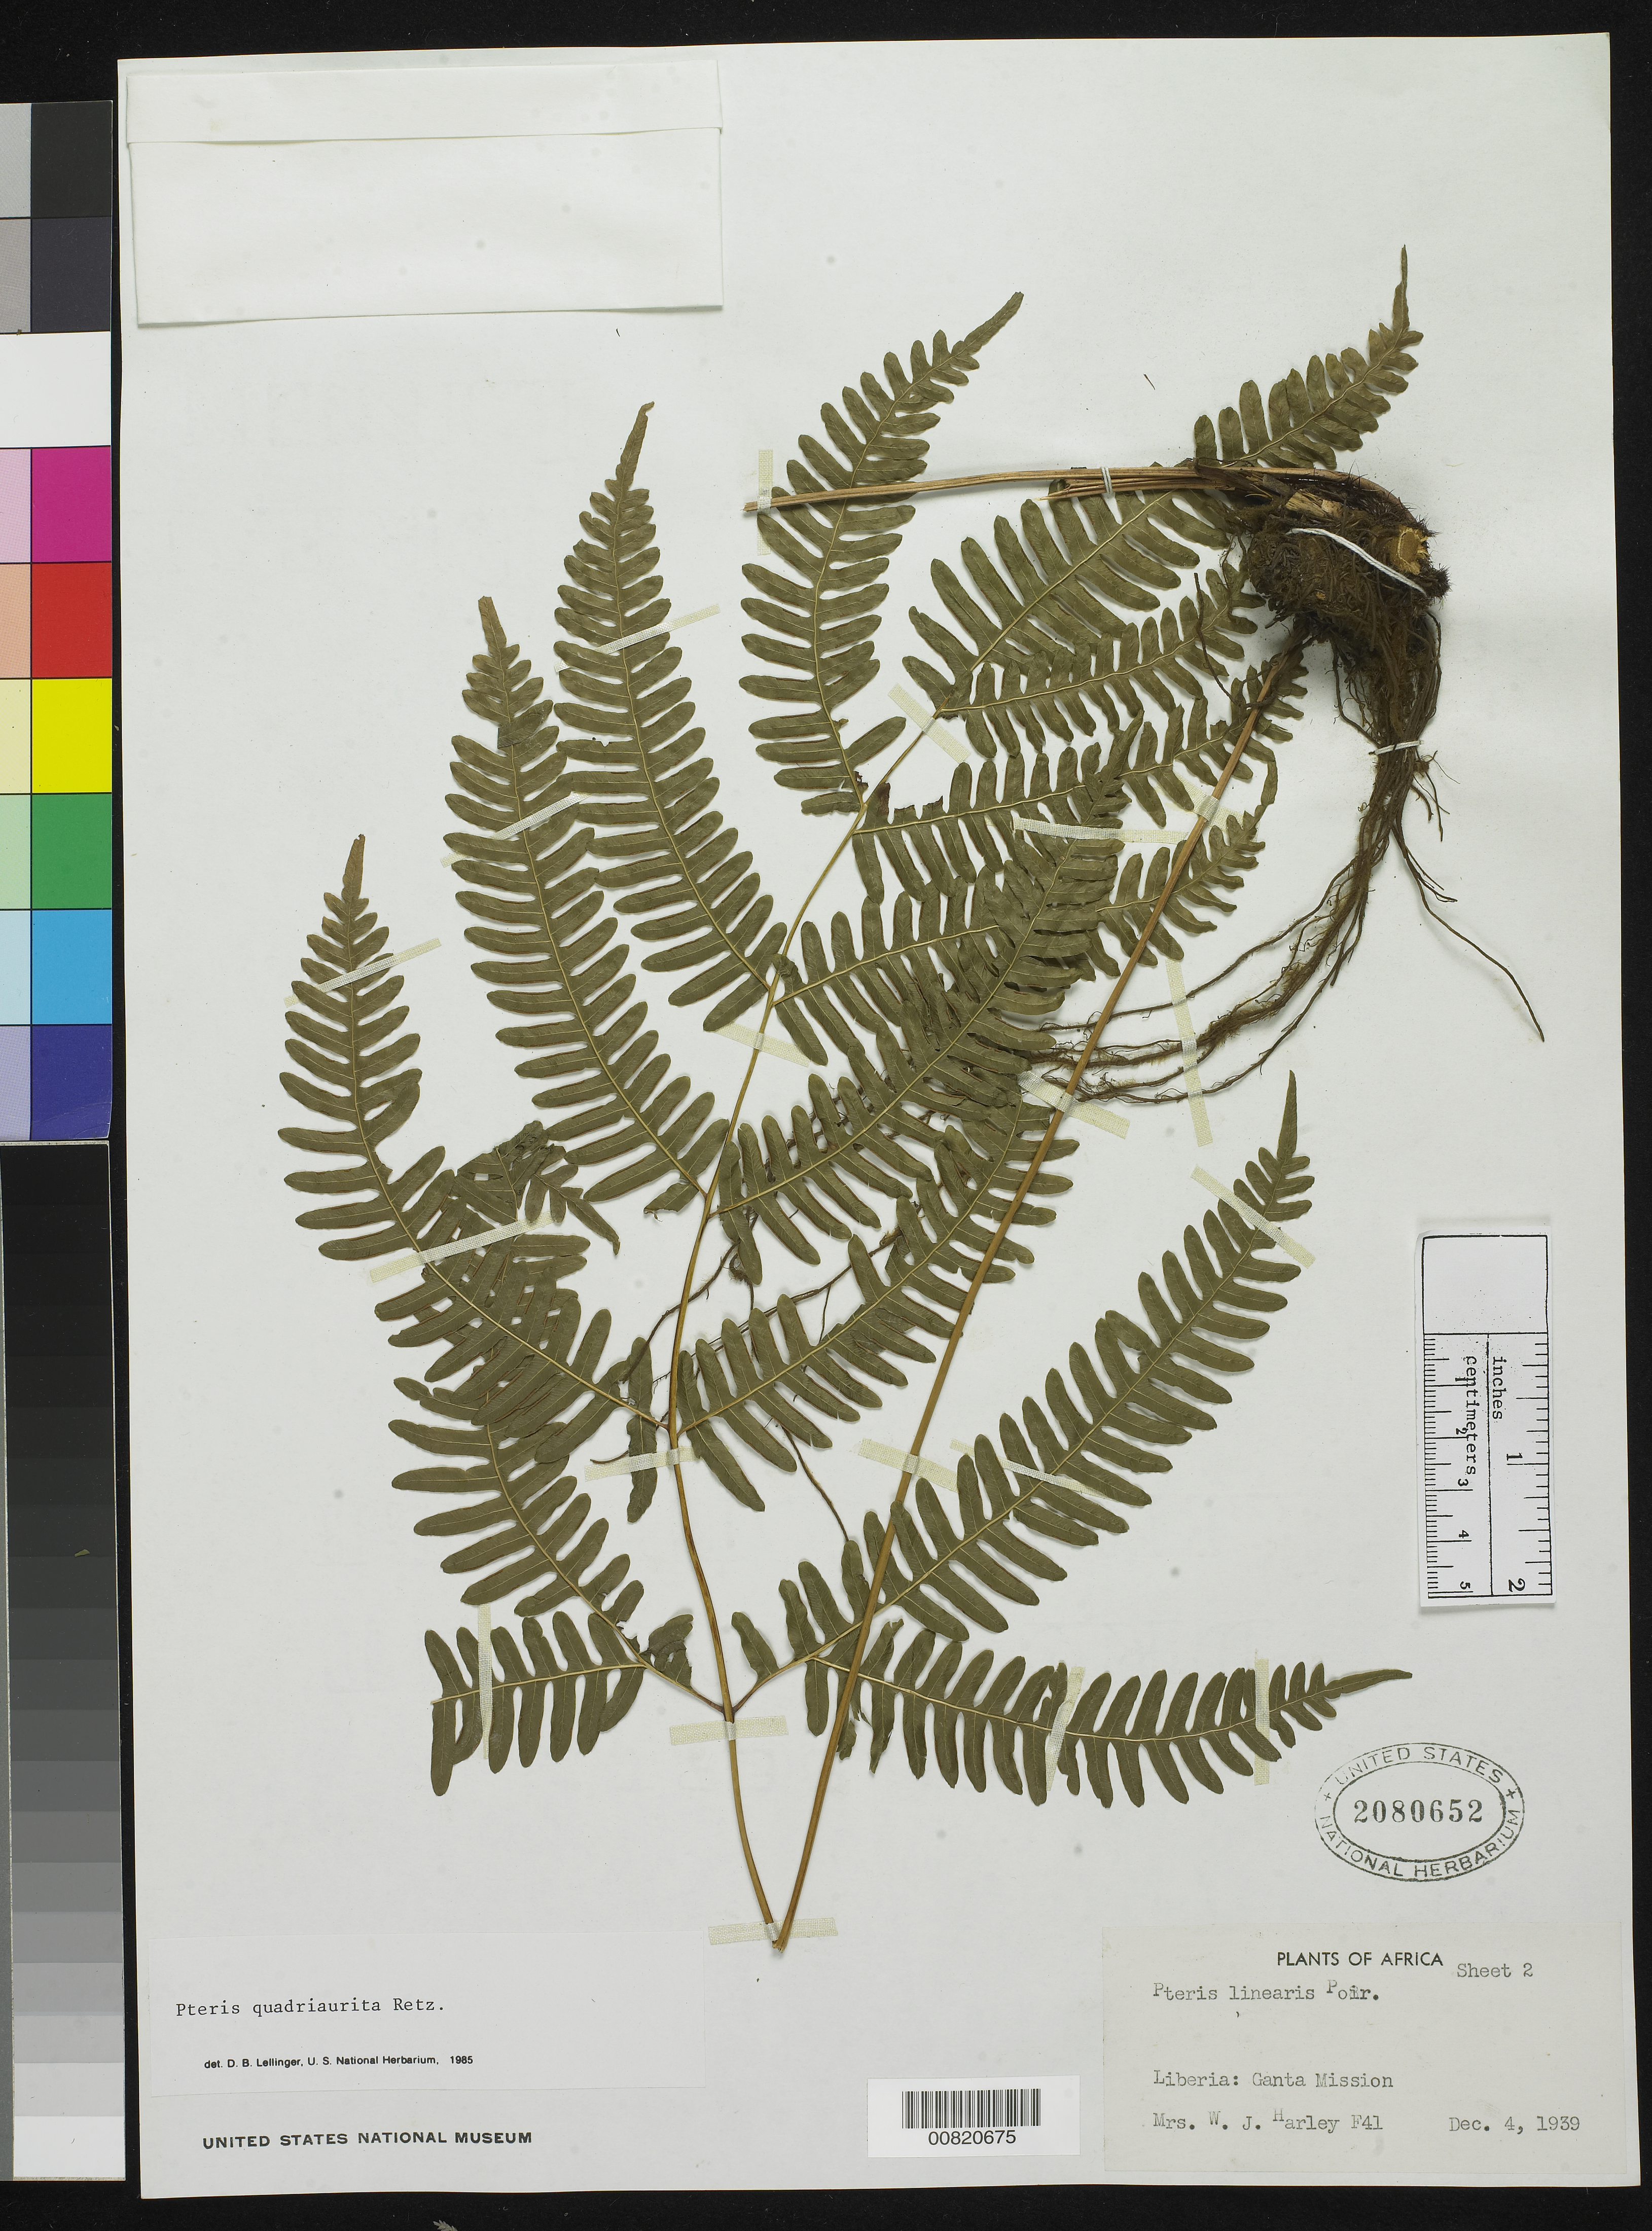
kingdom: Plantae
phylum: Tracheophyta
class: Polypodiopsida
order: Polypodiales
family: Pteridaceae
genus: Pteris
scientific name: Pteris quadriaurita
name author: Retz.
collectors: Harley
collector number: F 41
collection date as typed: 4 Dec 1939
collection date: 1939-12-04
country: Liberia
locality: Ganta Mission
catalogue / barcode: US 2080652